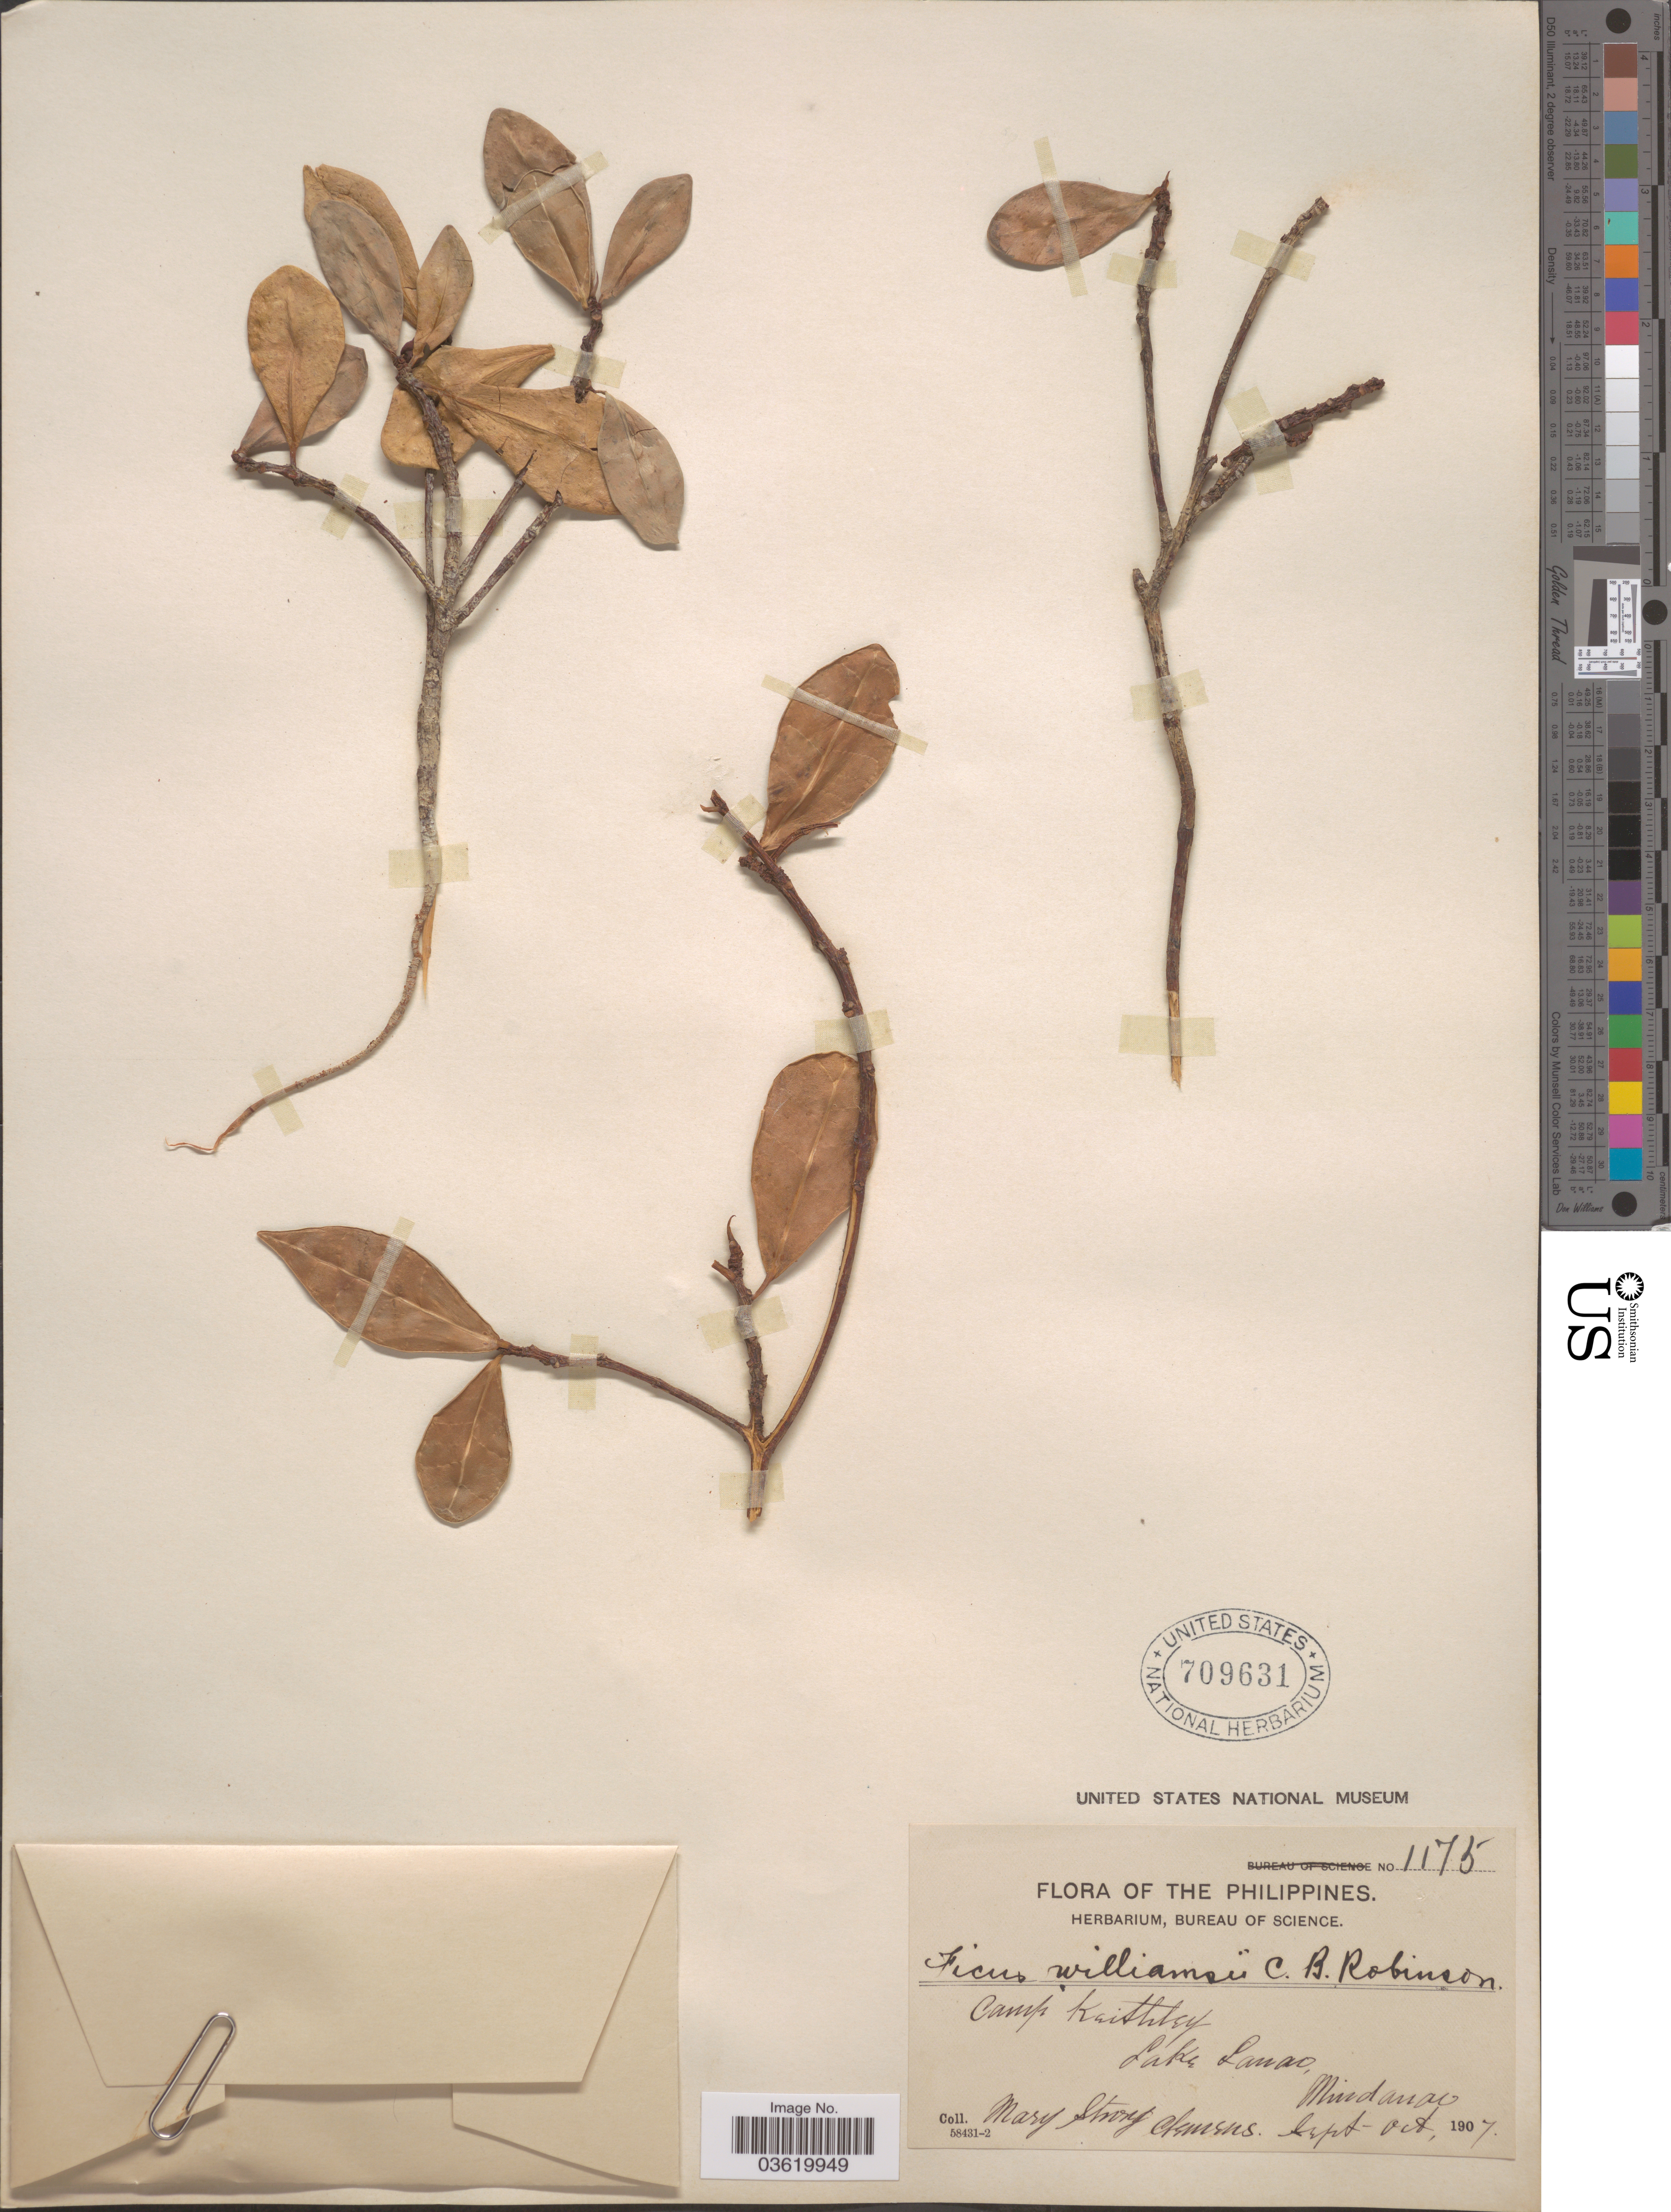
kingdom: Plantae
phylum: Tracheophyta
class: Magnoliopsida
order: Rosales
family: Moraceae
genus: Ficus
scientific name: Ficus williamsii Standl., nom. illeg. hom.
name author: Standl.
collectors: M. S. Clemens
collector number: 1175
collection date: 1907-09/1907-10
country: Philippines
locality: Camp Keithley, Lake Lanao, Mindanao.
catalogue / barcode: US 709631